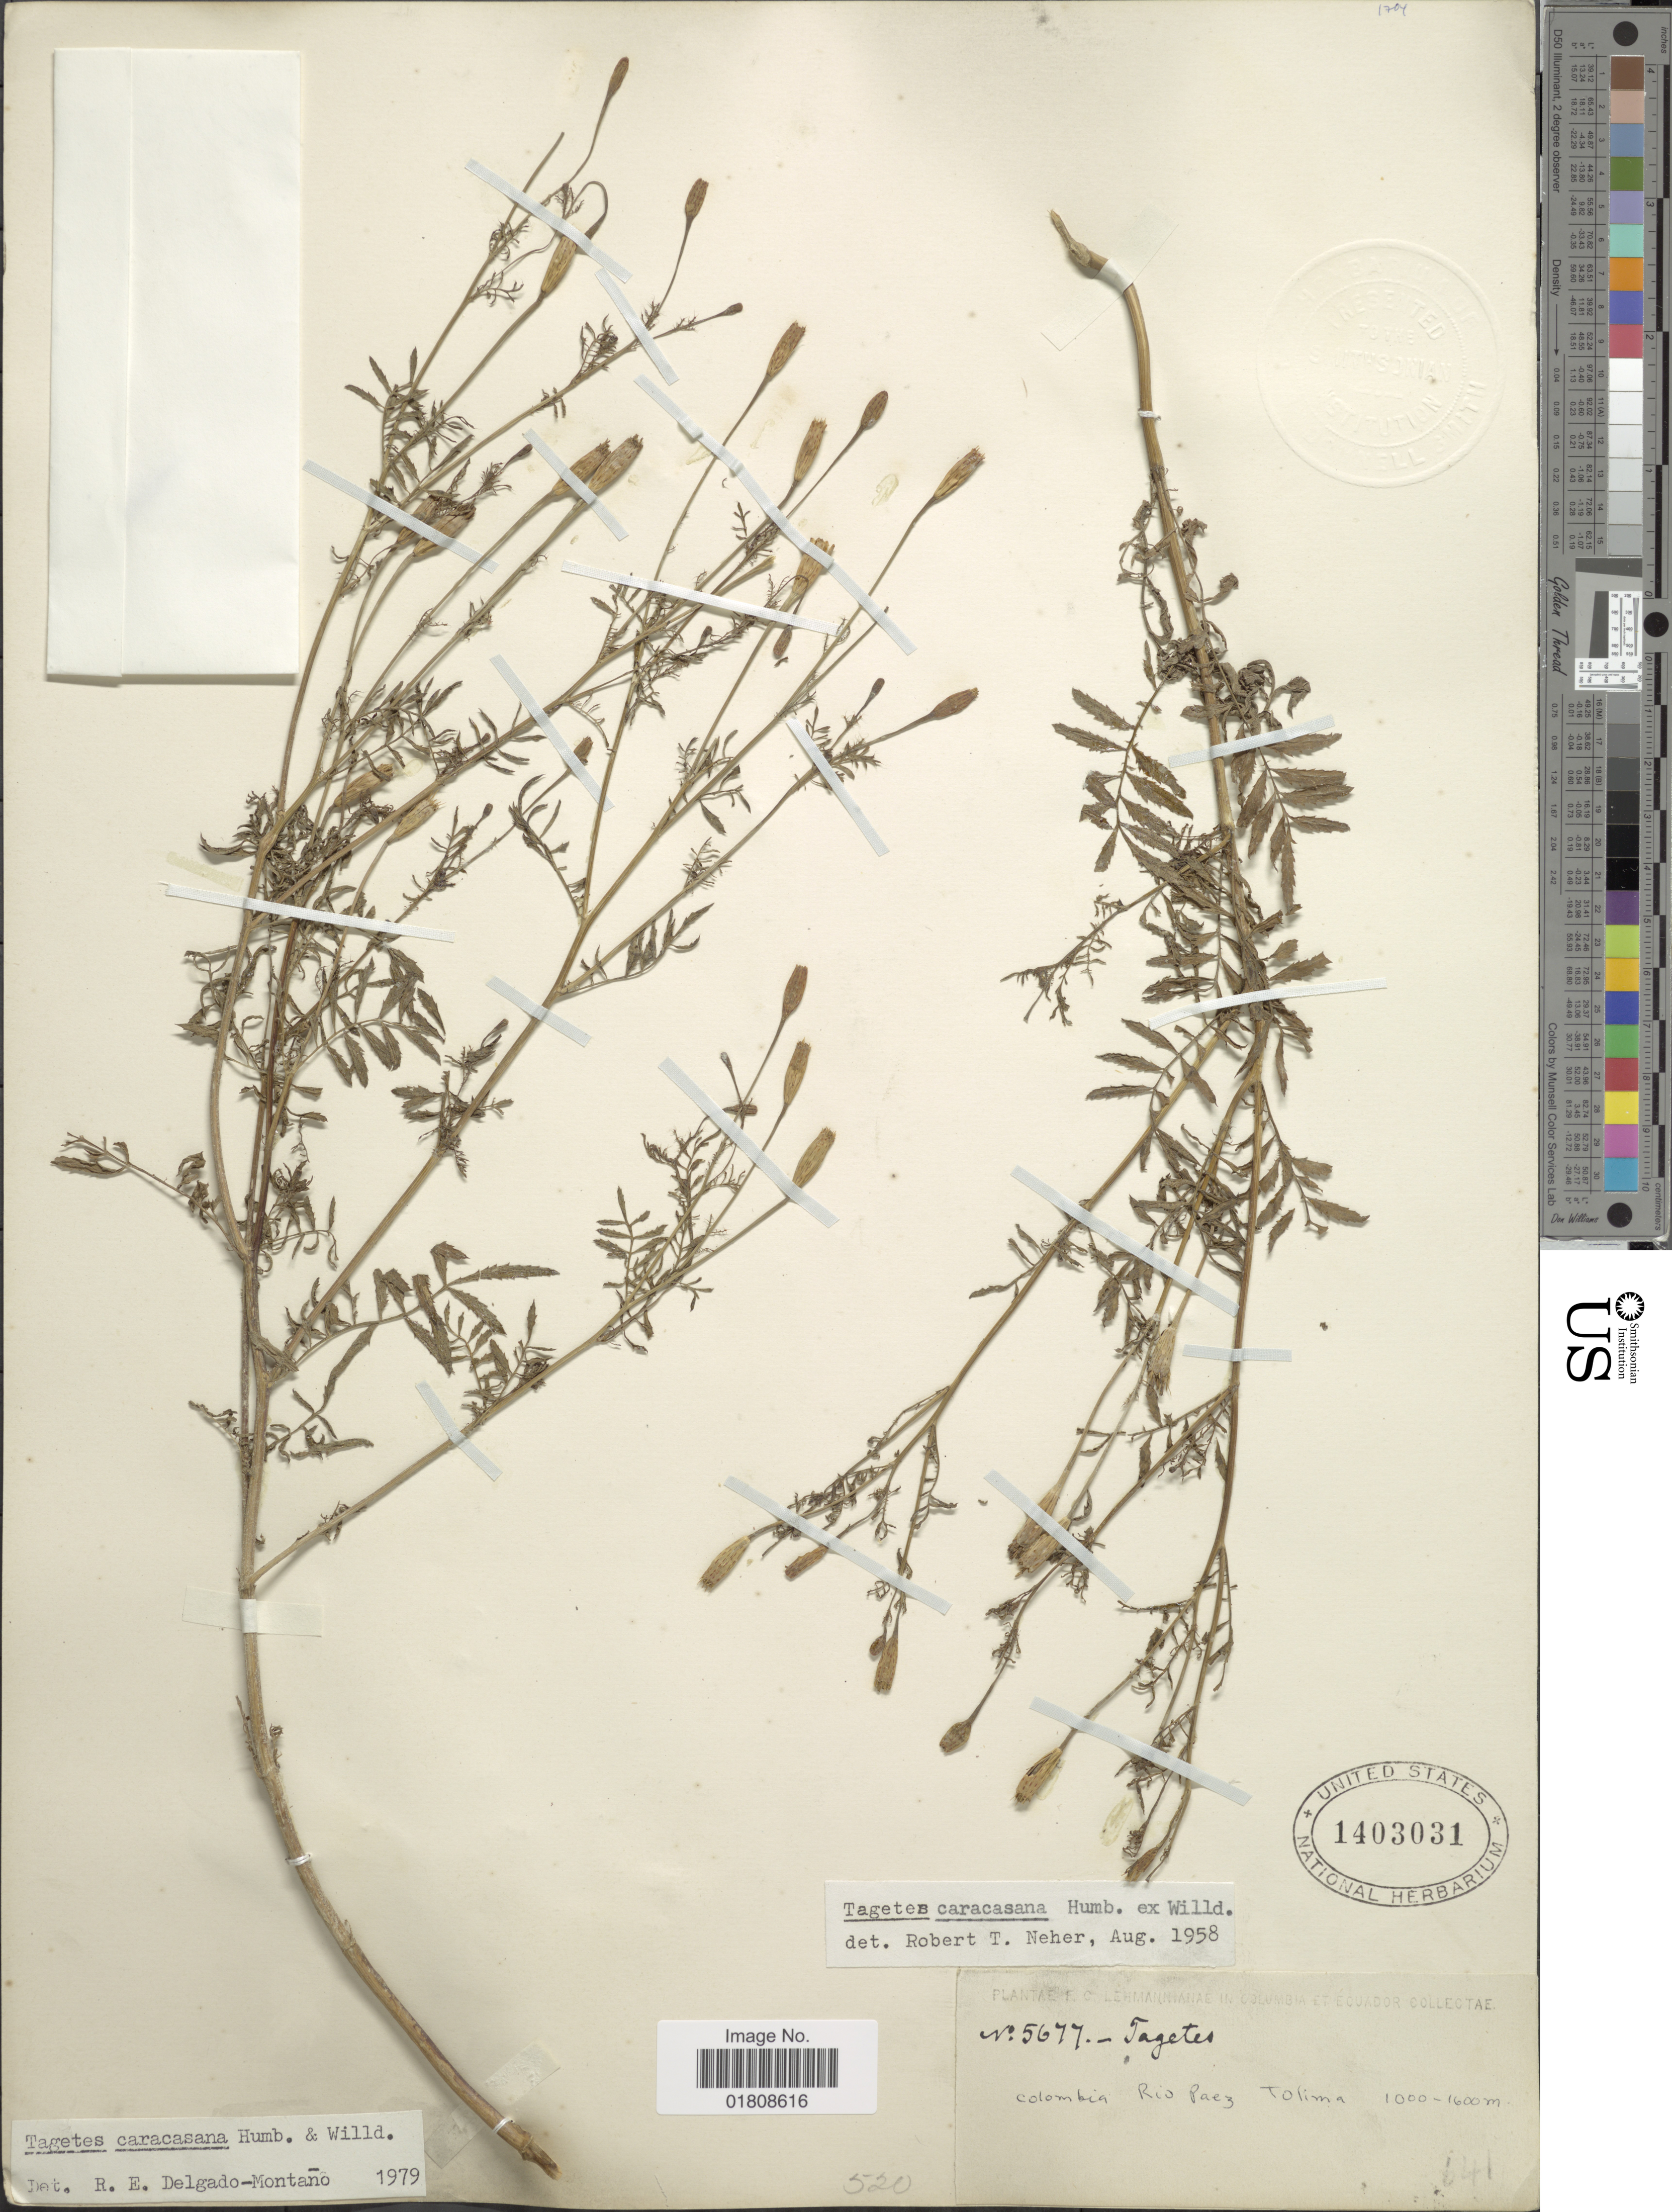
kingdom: Plantae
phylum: Tracheophyta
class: Magnoliopsida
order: Asterales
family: Asteraceae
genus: Tagetes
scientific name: Tagetes caracasana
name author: Humb. ex Willd.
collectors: F. C. Lehmann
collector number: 5677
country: Colombia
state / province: Tolima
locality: Rio Paez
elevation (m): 1000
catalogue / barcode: US 1403031